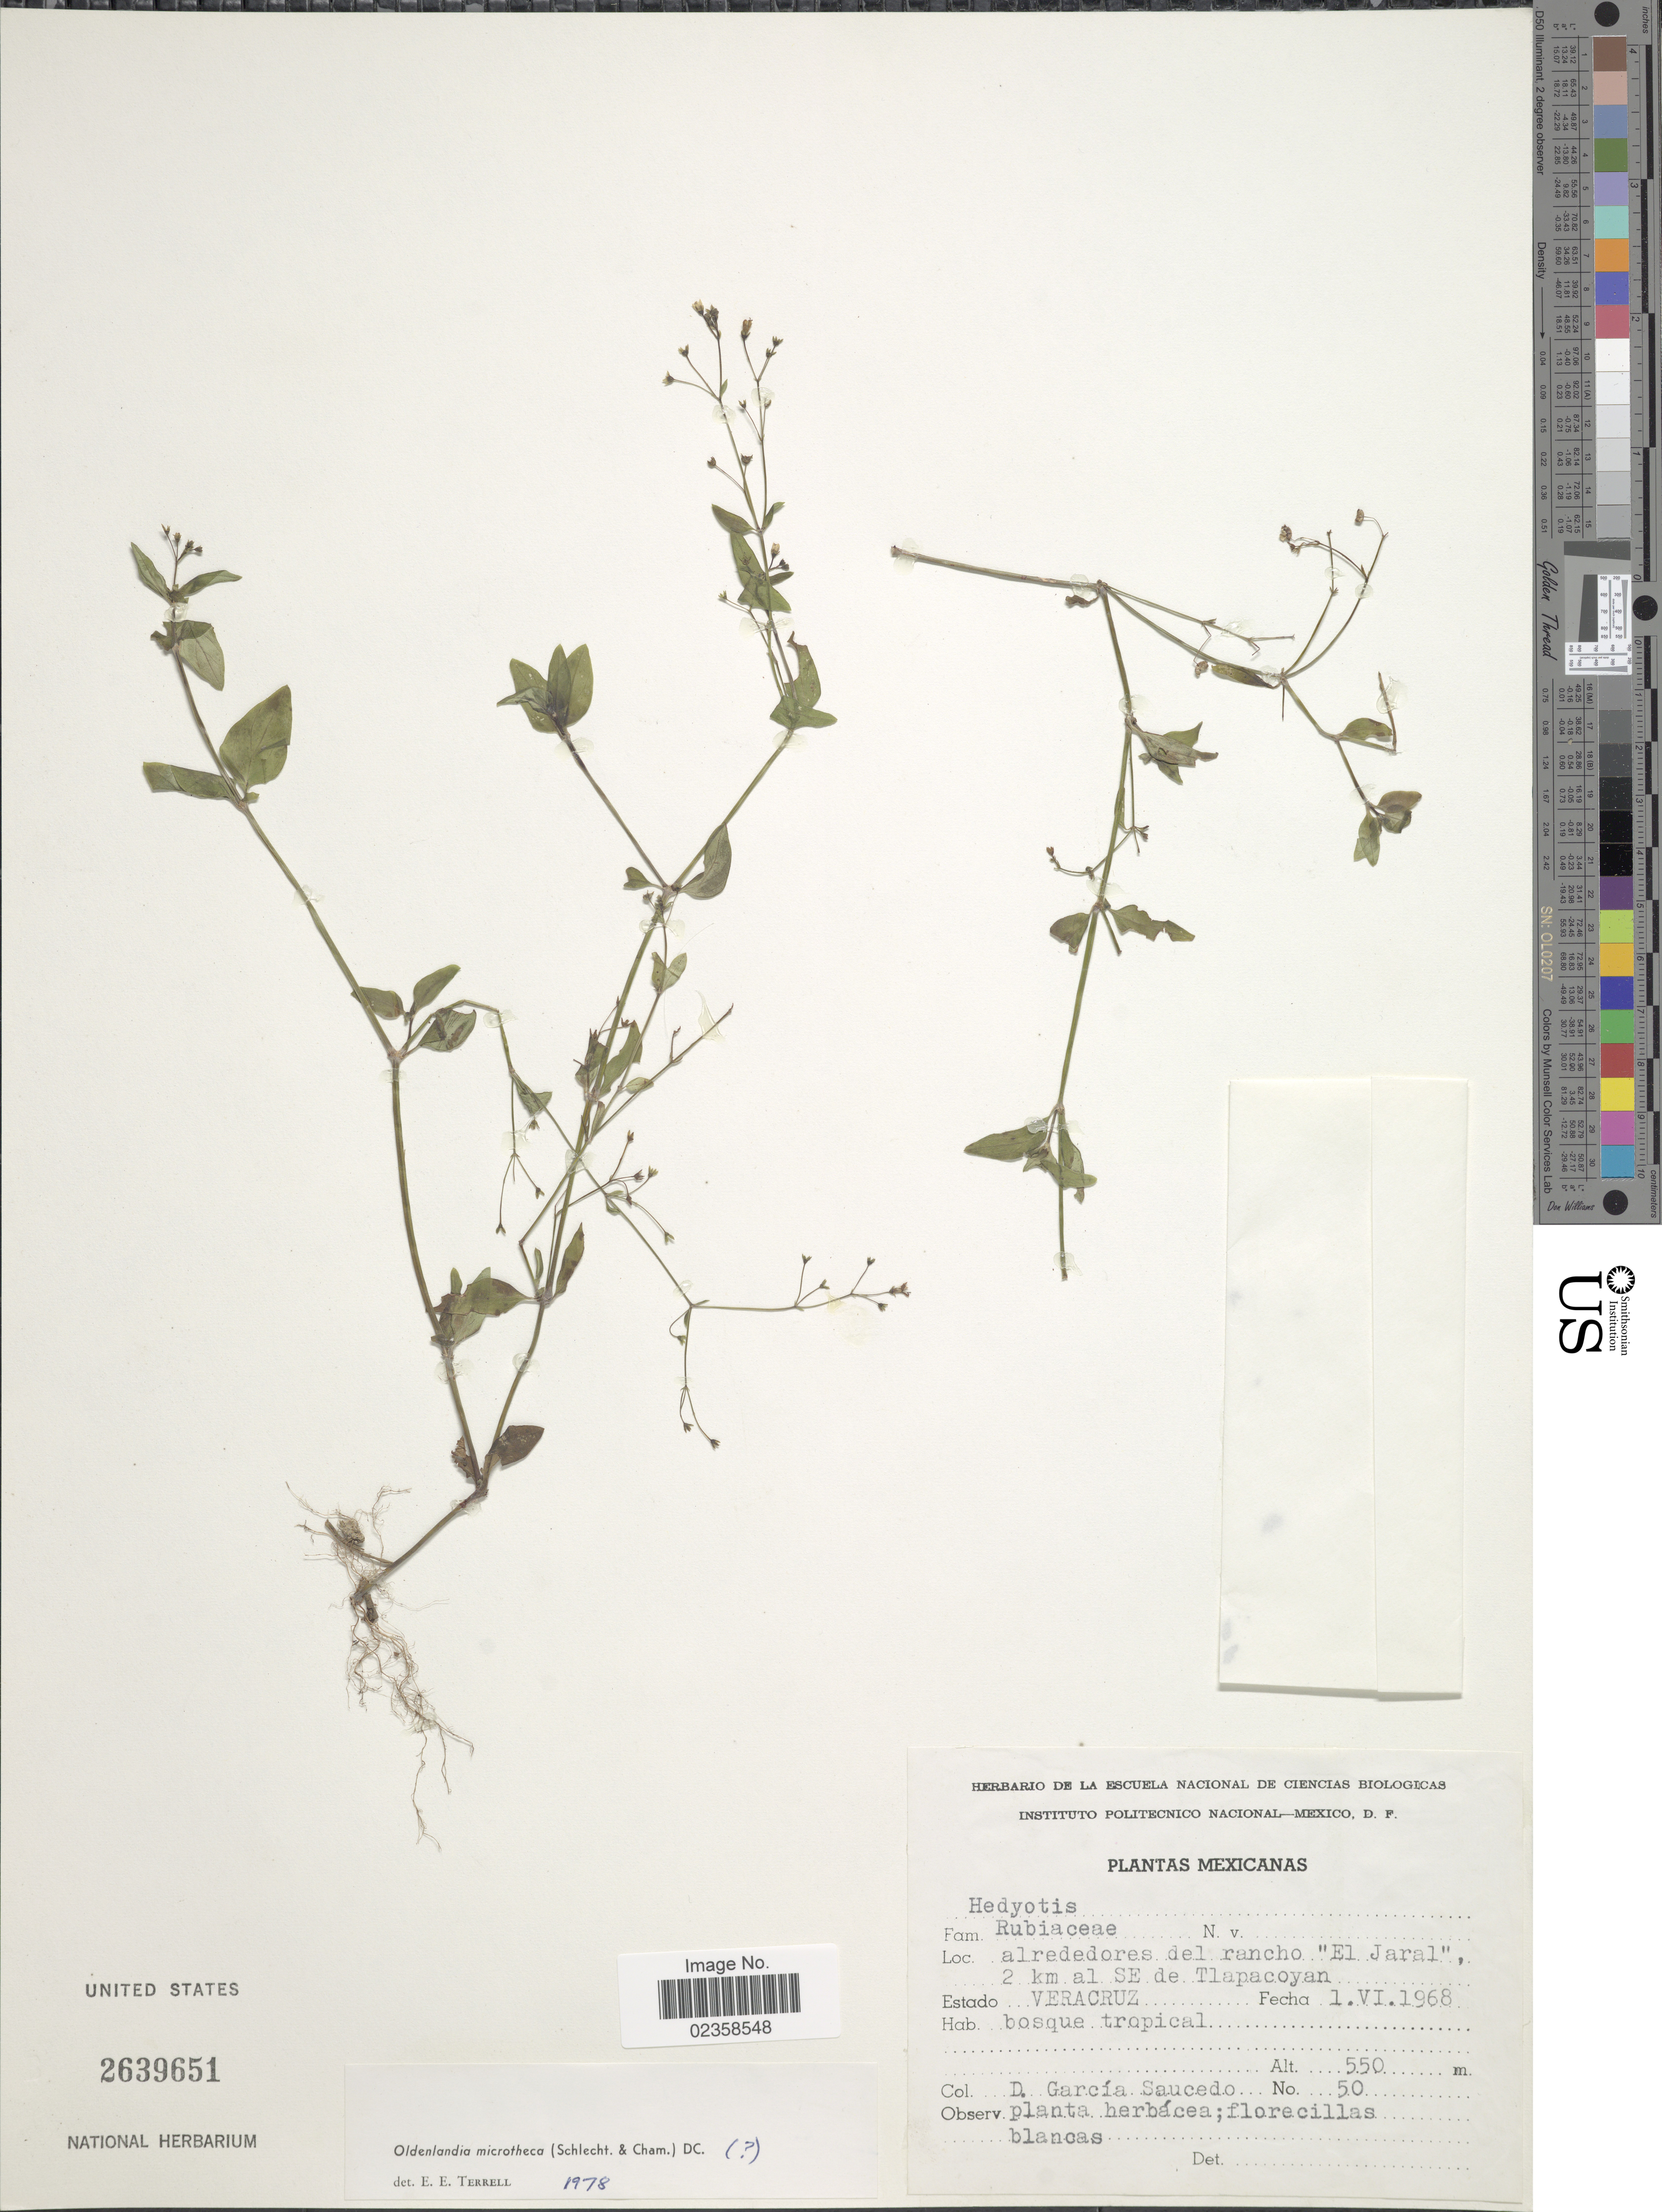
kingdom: Plantae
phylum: Tracheophyta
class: Magnoliopsida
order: Gentianales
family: Rubiaceae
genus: Oldenlandia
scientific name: Oldenlandia microtheca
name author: (Cham. & Schltdl.) DC.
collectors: D. García-Saucedo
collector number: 50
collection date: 1968-06-01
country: Mexico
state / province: Veracruz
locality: Alrededores del rancho "El Jaral" 2 km al SE de Tlapacoyan, Estado Veracruz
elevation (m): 550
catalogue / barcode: US 2639651